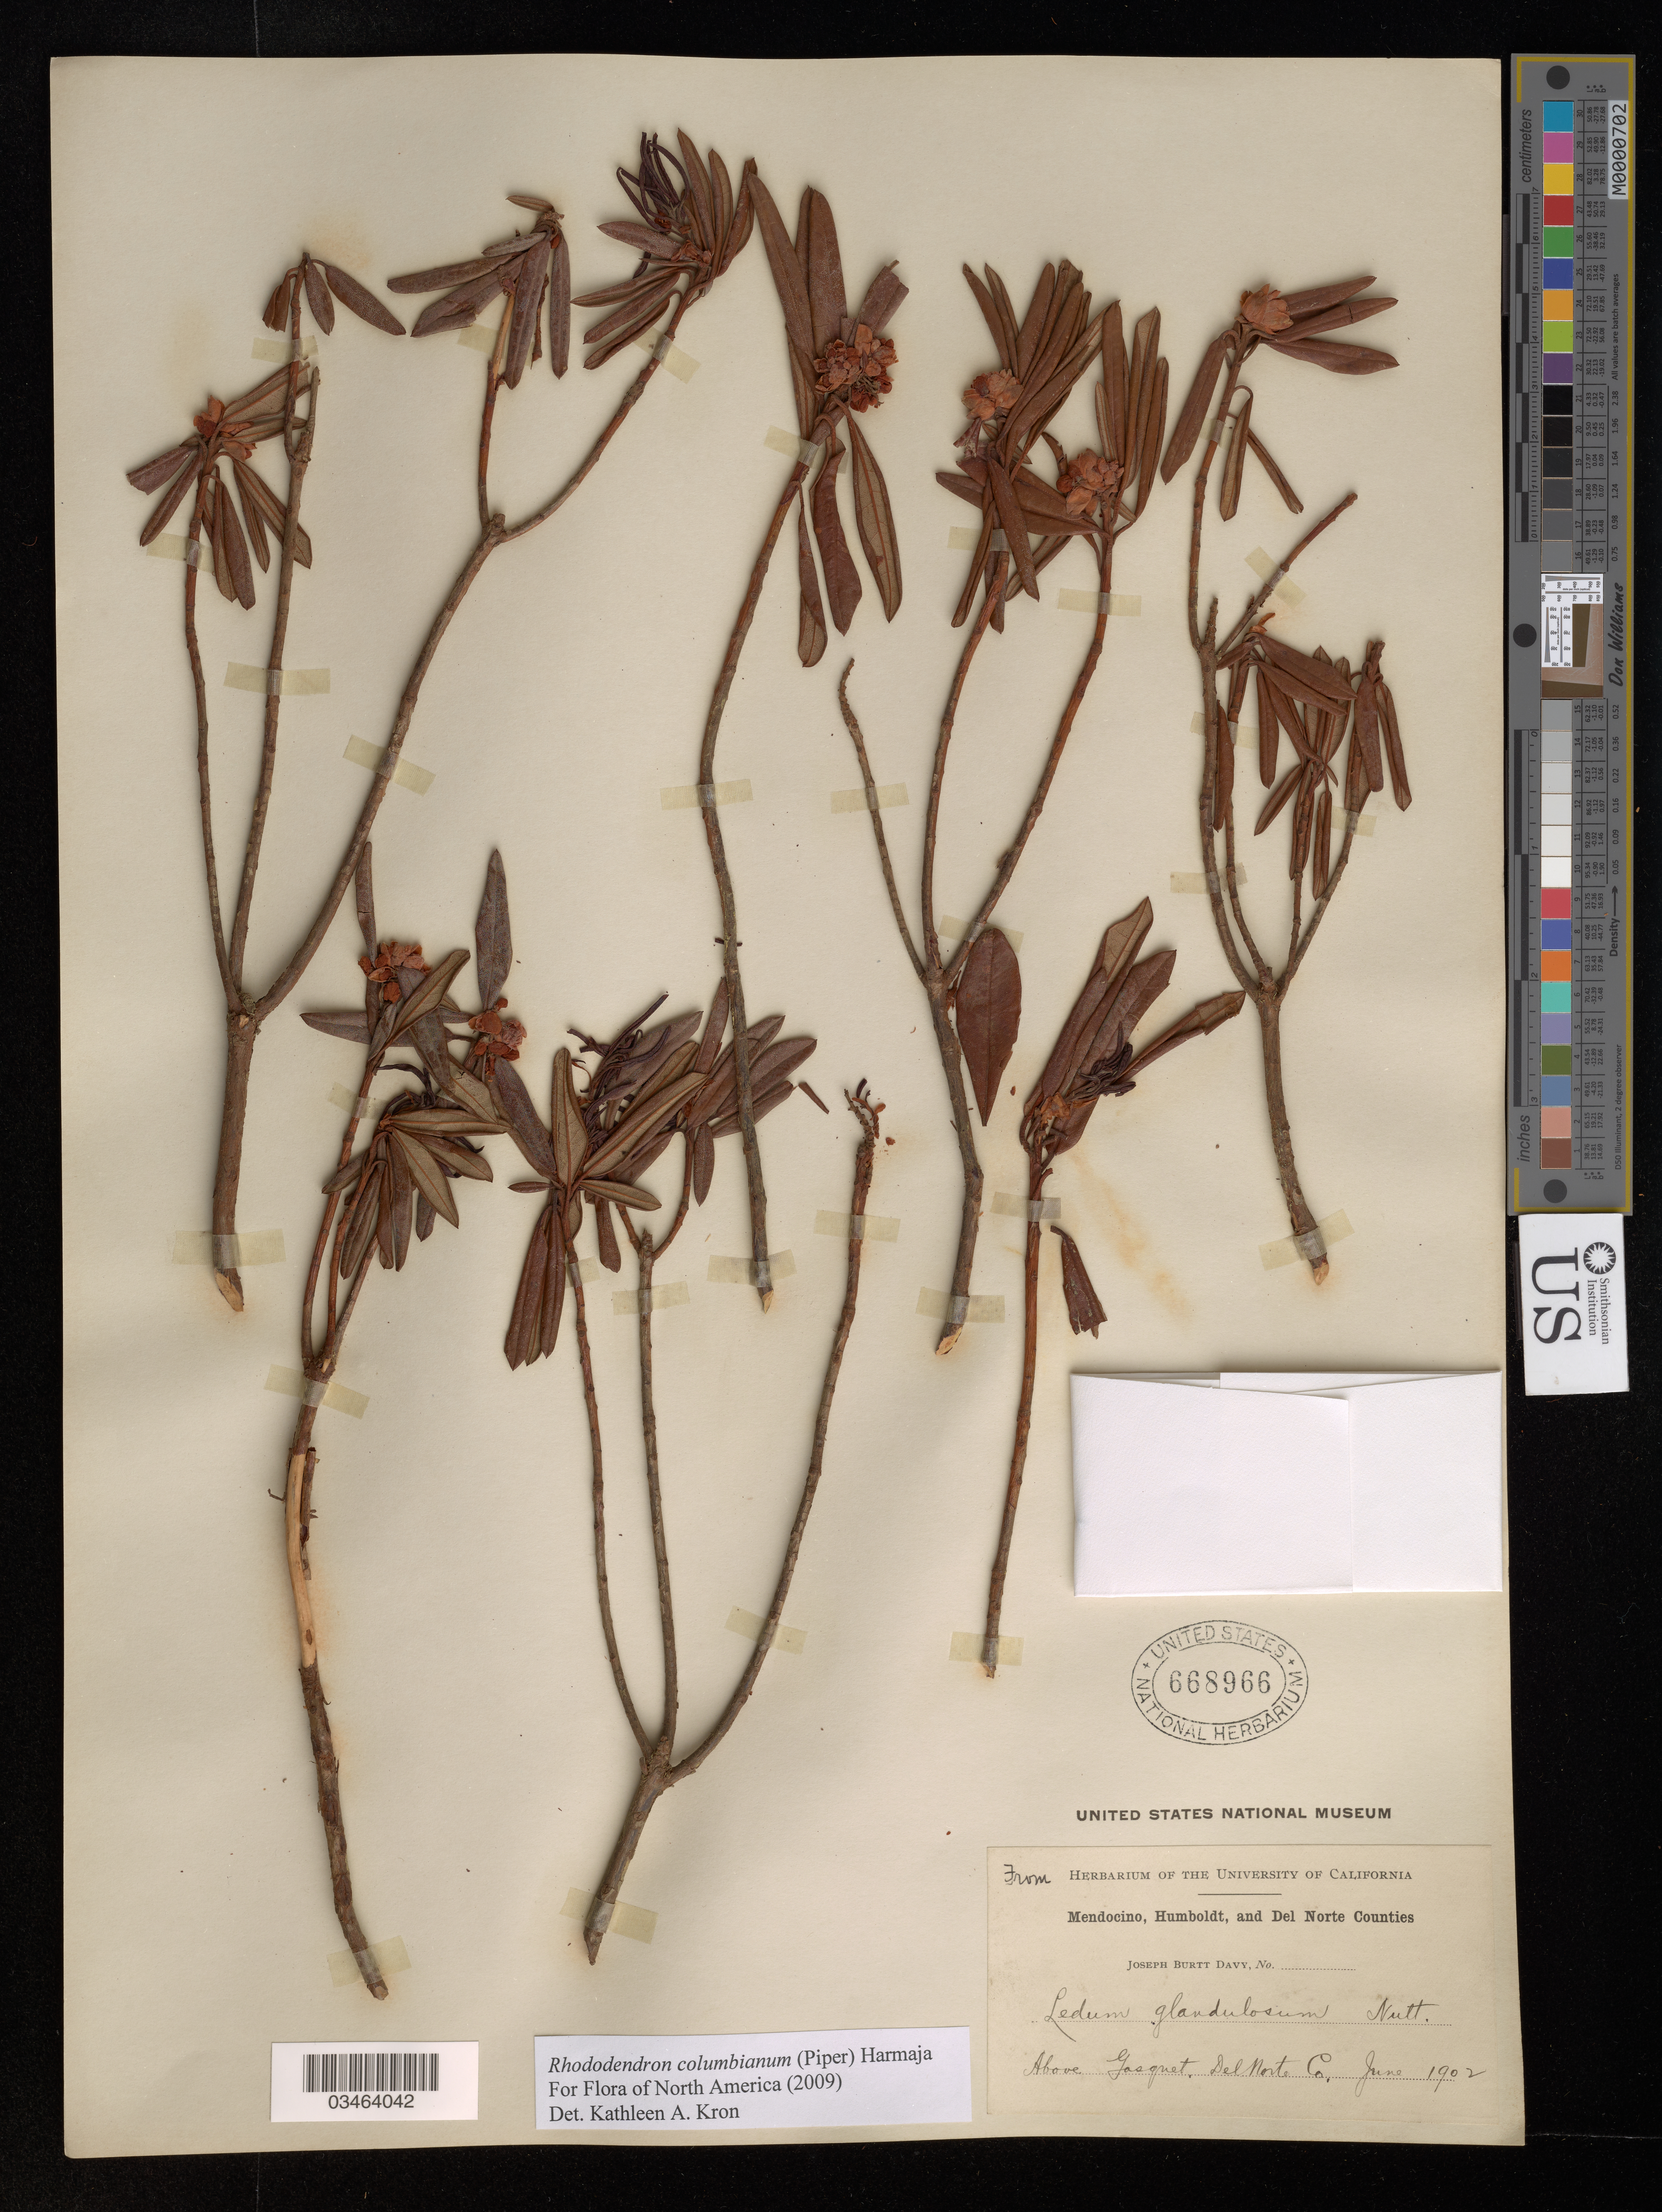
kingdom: Plantae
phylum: Tracheophyta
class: Magnoliopsida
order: Ericales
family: Ericaceae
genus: Rhododendron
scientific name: Rhododendron columbianum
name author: (Piper) Harmaja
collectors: J. Burtt Davy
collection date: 1902-06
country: United States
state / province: California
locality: Mendocino, Humboldt. Above Gasquet. Del Norte Co.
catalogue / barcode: US 668966